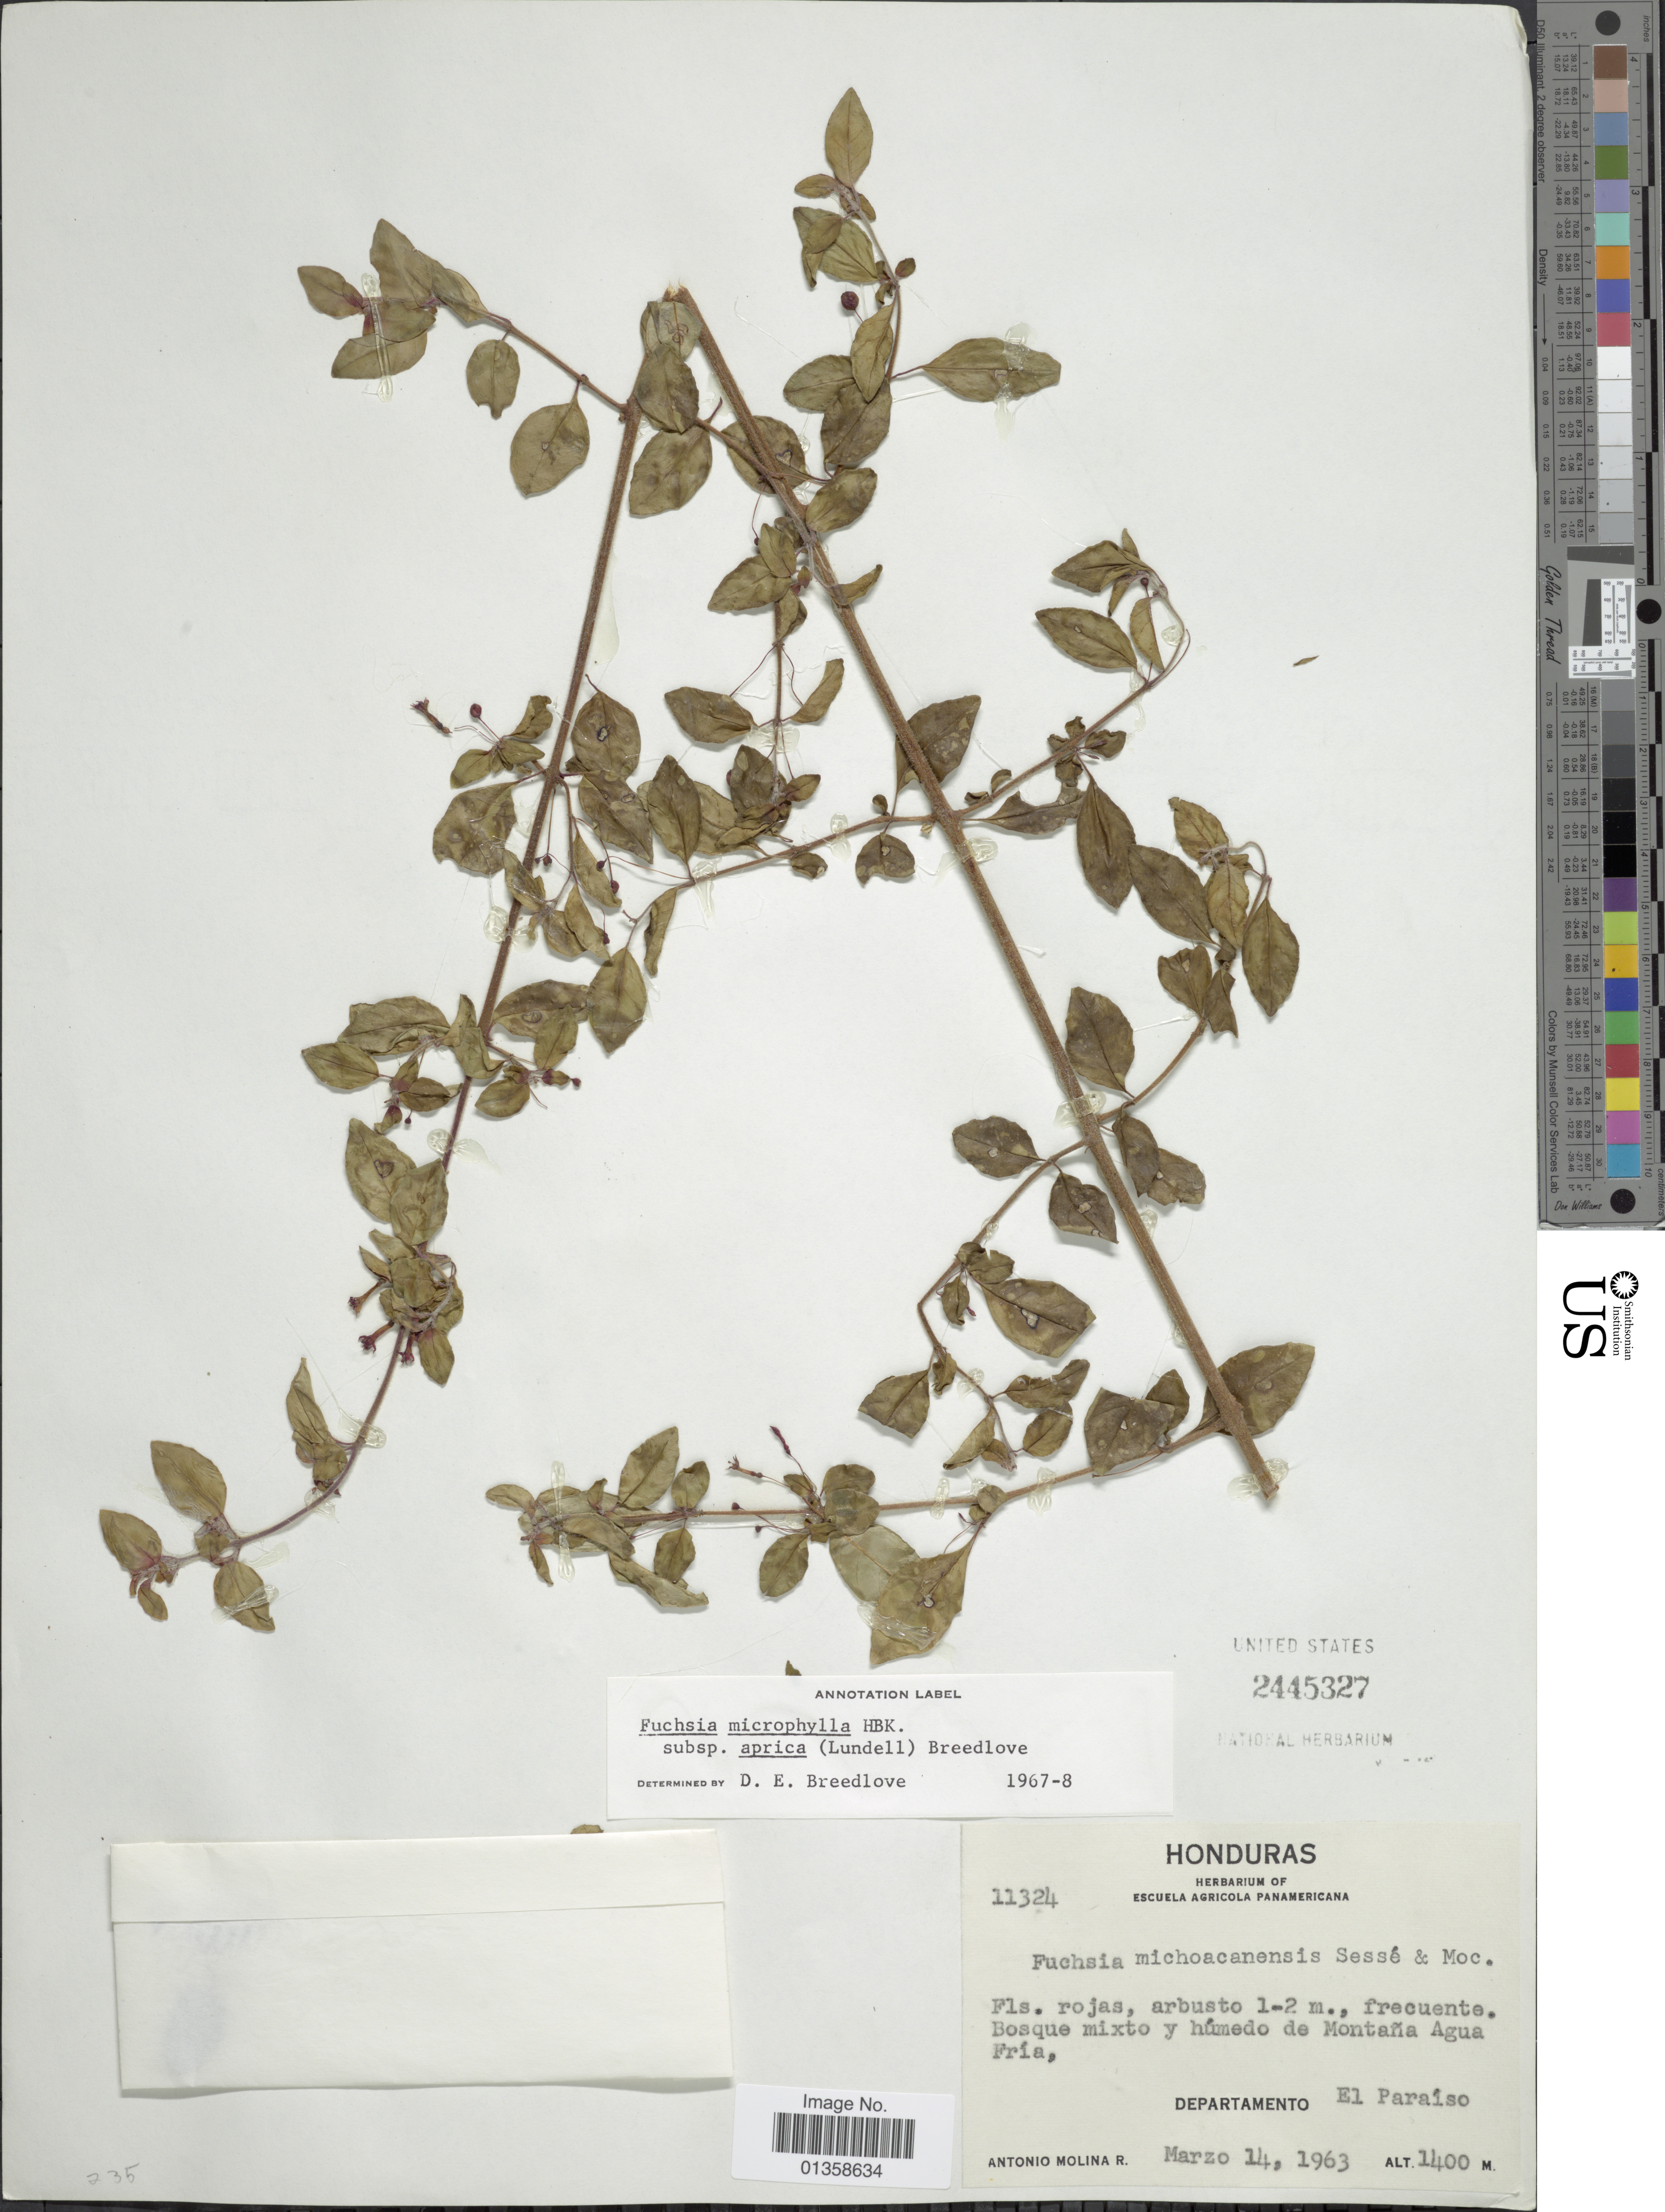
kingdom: Plantae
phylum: Tracheophyta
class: Magnoliopsida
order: Myrtales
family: Onagraceae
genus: Fuchsia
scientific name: Fuchsia microphylla subsp. aprica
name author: (Lundell) Breedlove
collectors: A. Molina R.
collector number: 11324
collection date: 1963-03-14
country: Honduras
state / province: El Paraíso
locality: Bosque mixto y húmedo de Montaña Agua Fría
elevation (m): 1400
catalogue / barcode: US 2445327